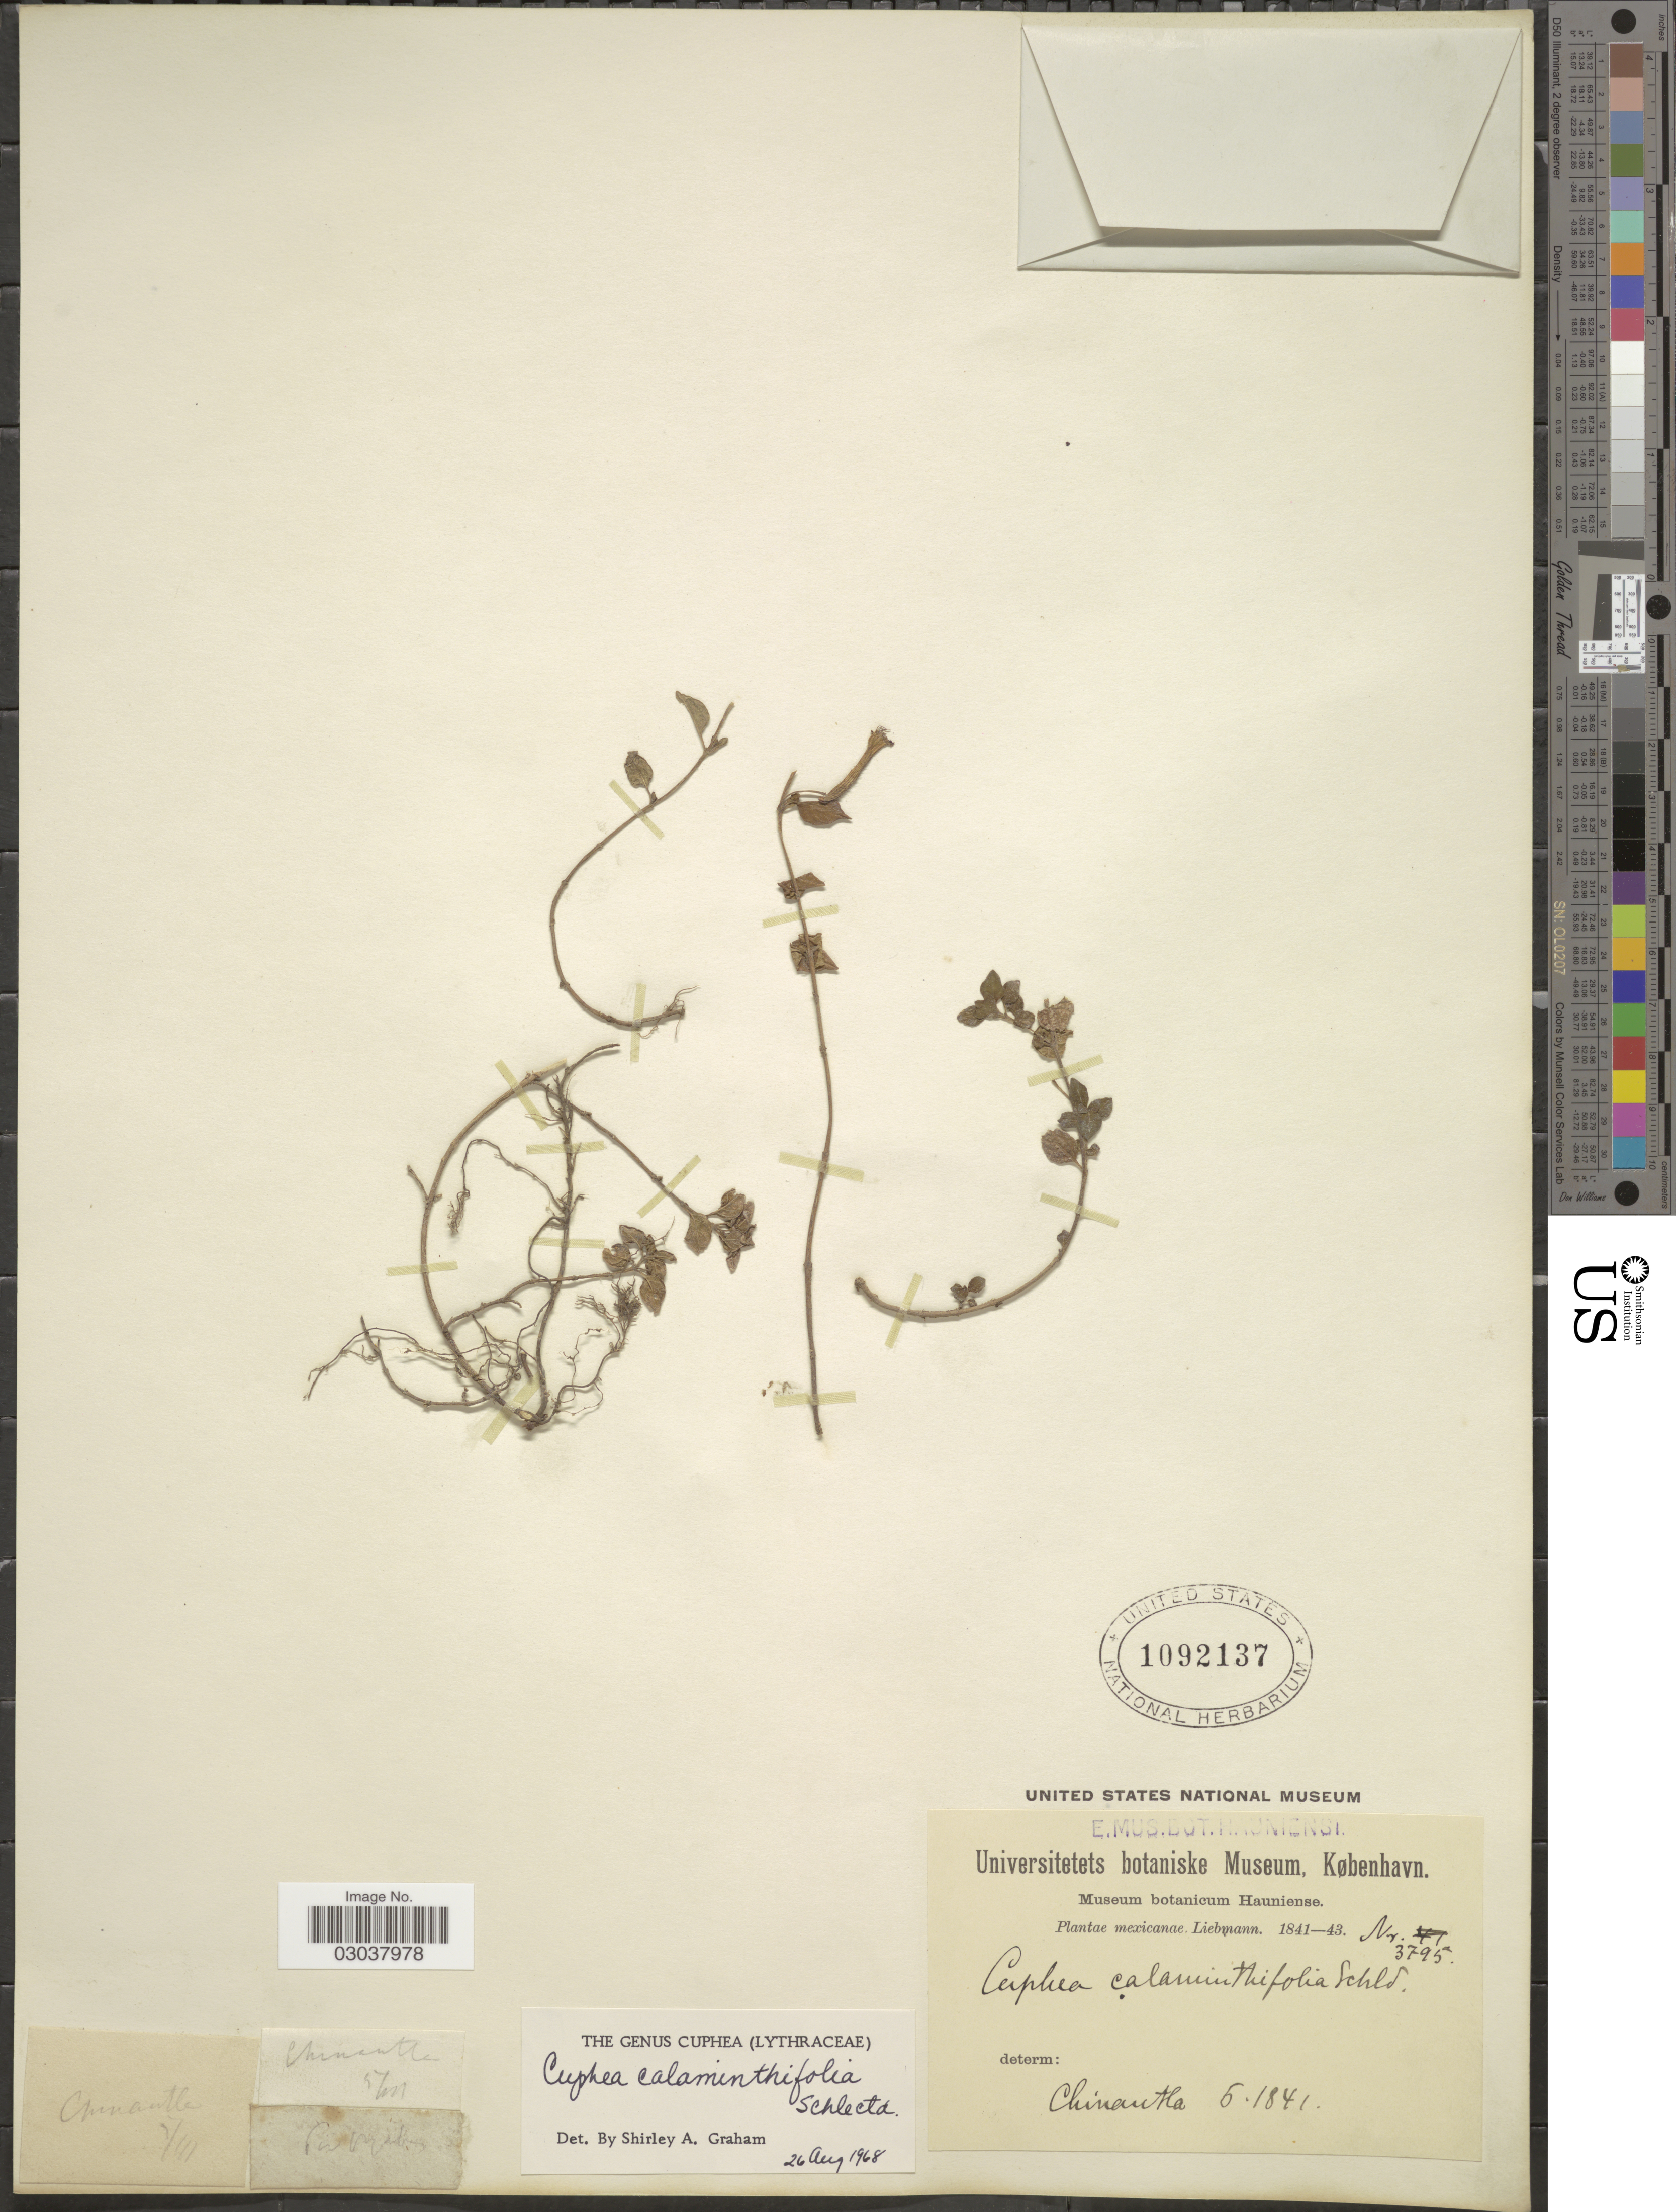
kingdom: Plantae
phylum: Tracheophyta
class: Magnoliopsida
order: Myrtales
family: Lythraceae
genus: Cuphea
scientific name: Cuphea calaminthifolia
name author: Schltdl.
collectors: Liebmann, --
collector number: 3795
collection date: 1841-06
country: Mexico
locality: Chinantla.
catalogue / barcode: US 1092137